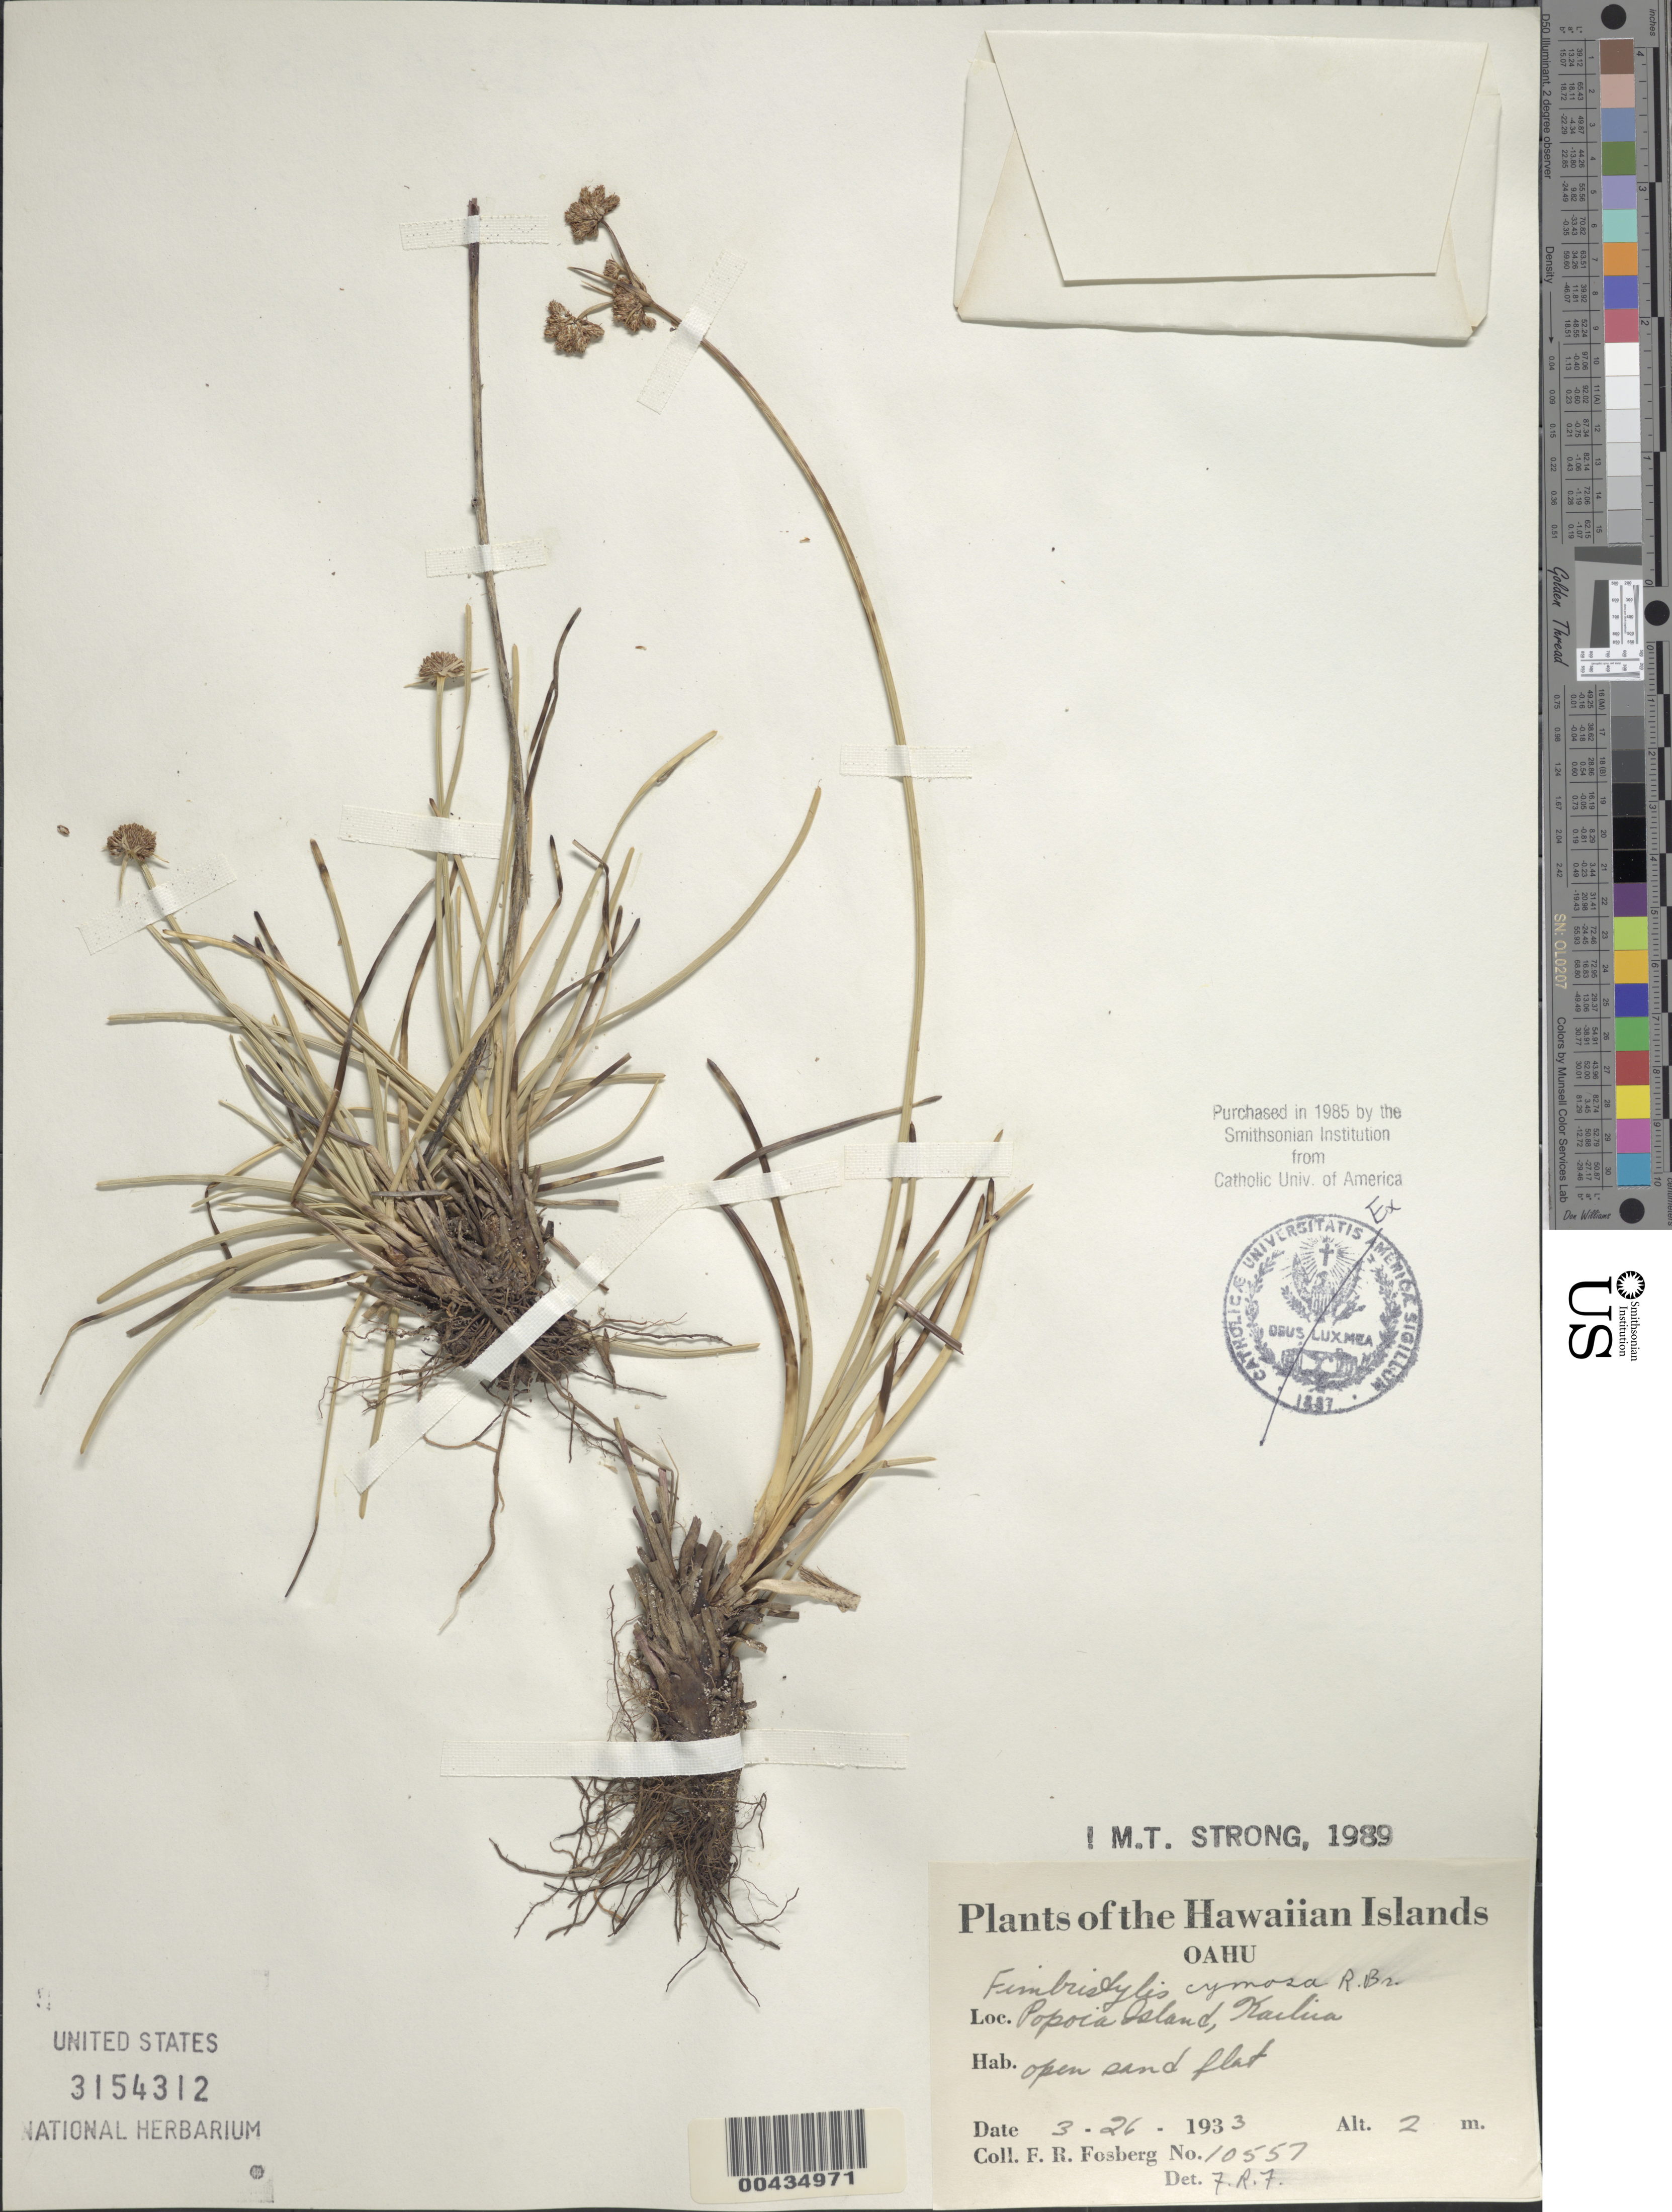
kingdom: Plantae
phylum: Tracheophyta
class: Liliopsida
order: Poales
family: Cyperaceae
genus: Fimbristylis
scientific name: Fimbristylis cymosa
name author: R. Br.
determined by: Fosberg, F. R.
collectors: F. R. Fosberg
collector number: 10557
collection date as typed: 26 Mar 1933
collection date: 1933-03-26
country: United States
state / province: Hawaii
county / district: Honolulu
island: Oahu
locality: Popoia Island, Kailua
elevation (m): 2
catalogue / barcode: US 3154312